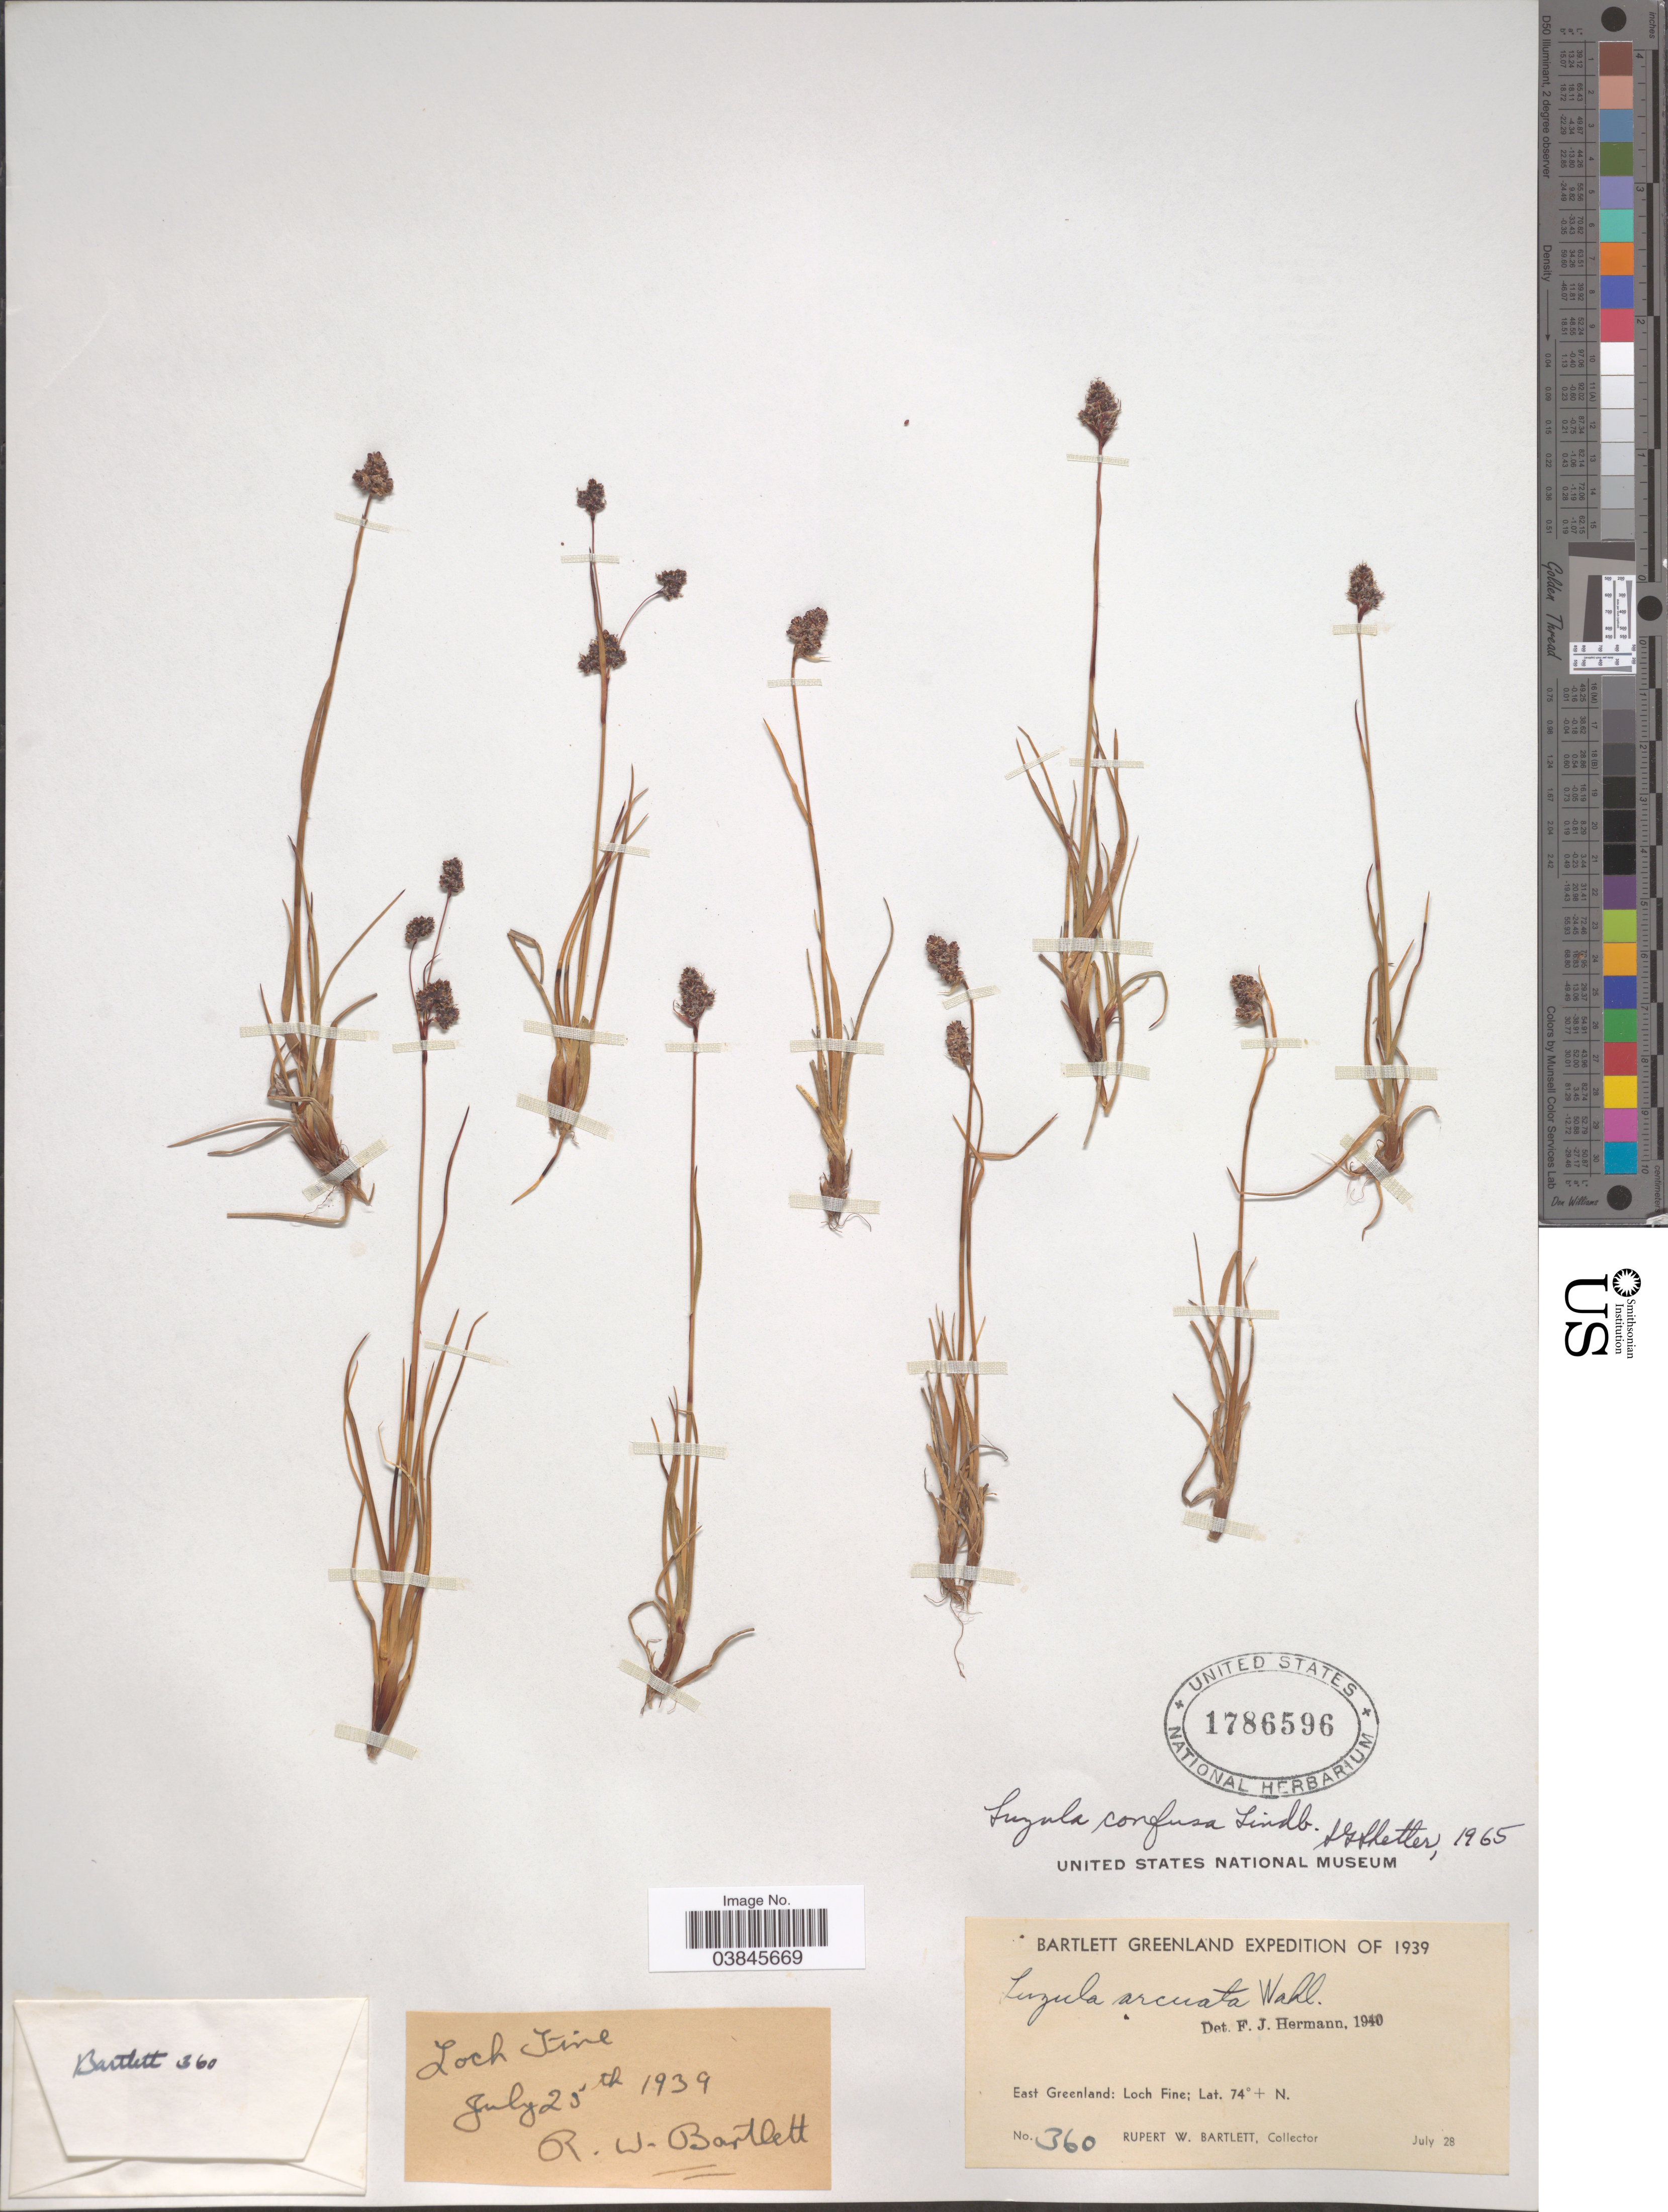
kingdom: Plantae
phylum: Tracheophyta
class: Liliopsida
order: Poales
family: Juncaceae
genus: Luzula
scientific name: Luzula confusa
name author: Lindeb.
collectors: R. W. Bartlett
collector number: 360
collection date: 1939-07-28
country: Greenland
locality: East Greenland: Loch Fine.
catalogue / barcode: US 1786596